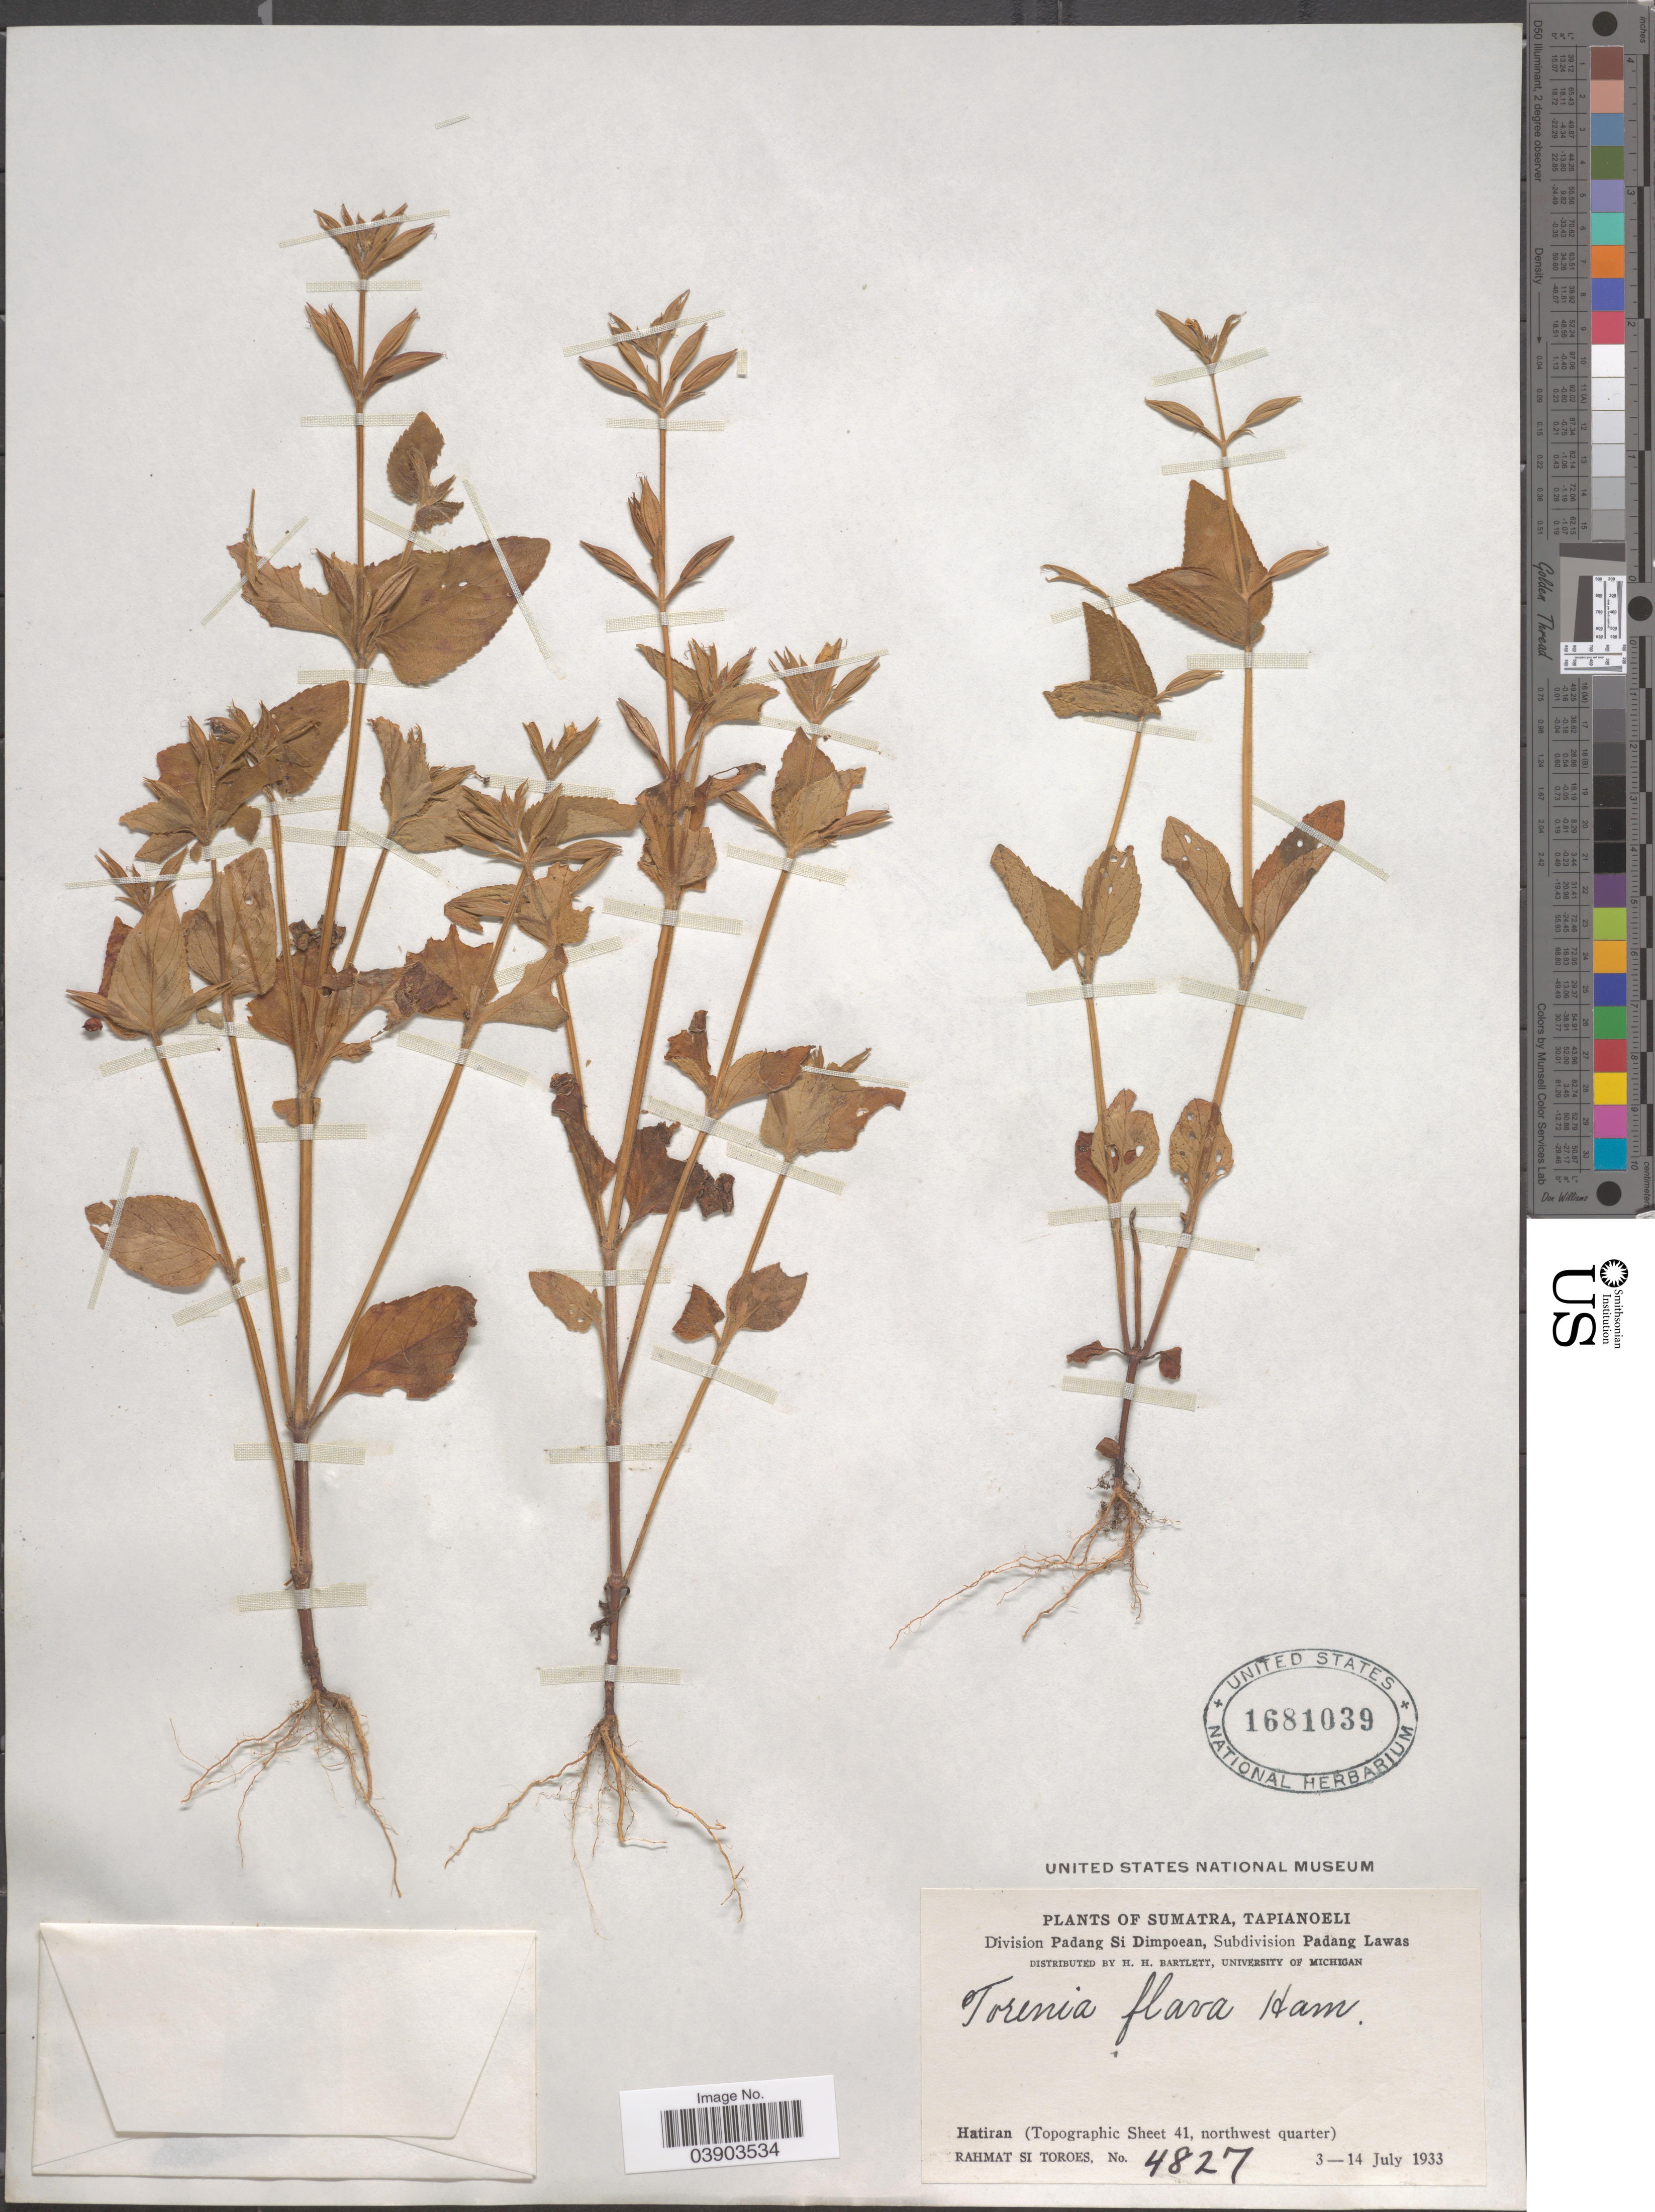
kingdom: Plantae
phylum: Tracheophyta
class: Magnoliopsida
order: Lamiales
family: Linderniaceae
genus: Torenia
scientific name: Torenia flava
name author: Ham.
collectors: Rahmat Si Boeea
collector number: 4827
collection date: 1933-07-03/1933-07-14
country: Indonesia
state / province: Sumatra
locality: Tapianoeli. Division Padang Si Dimpoean, Subdivision Padang Lawas. Hatiran (Topographic Sheet 41, northwest quarter).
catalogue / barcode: US 1681039